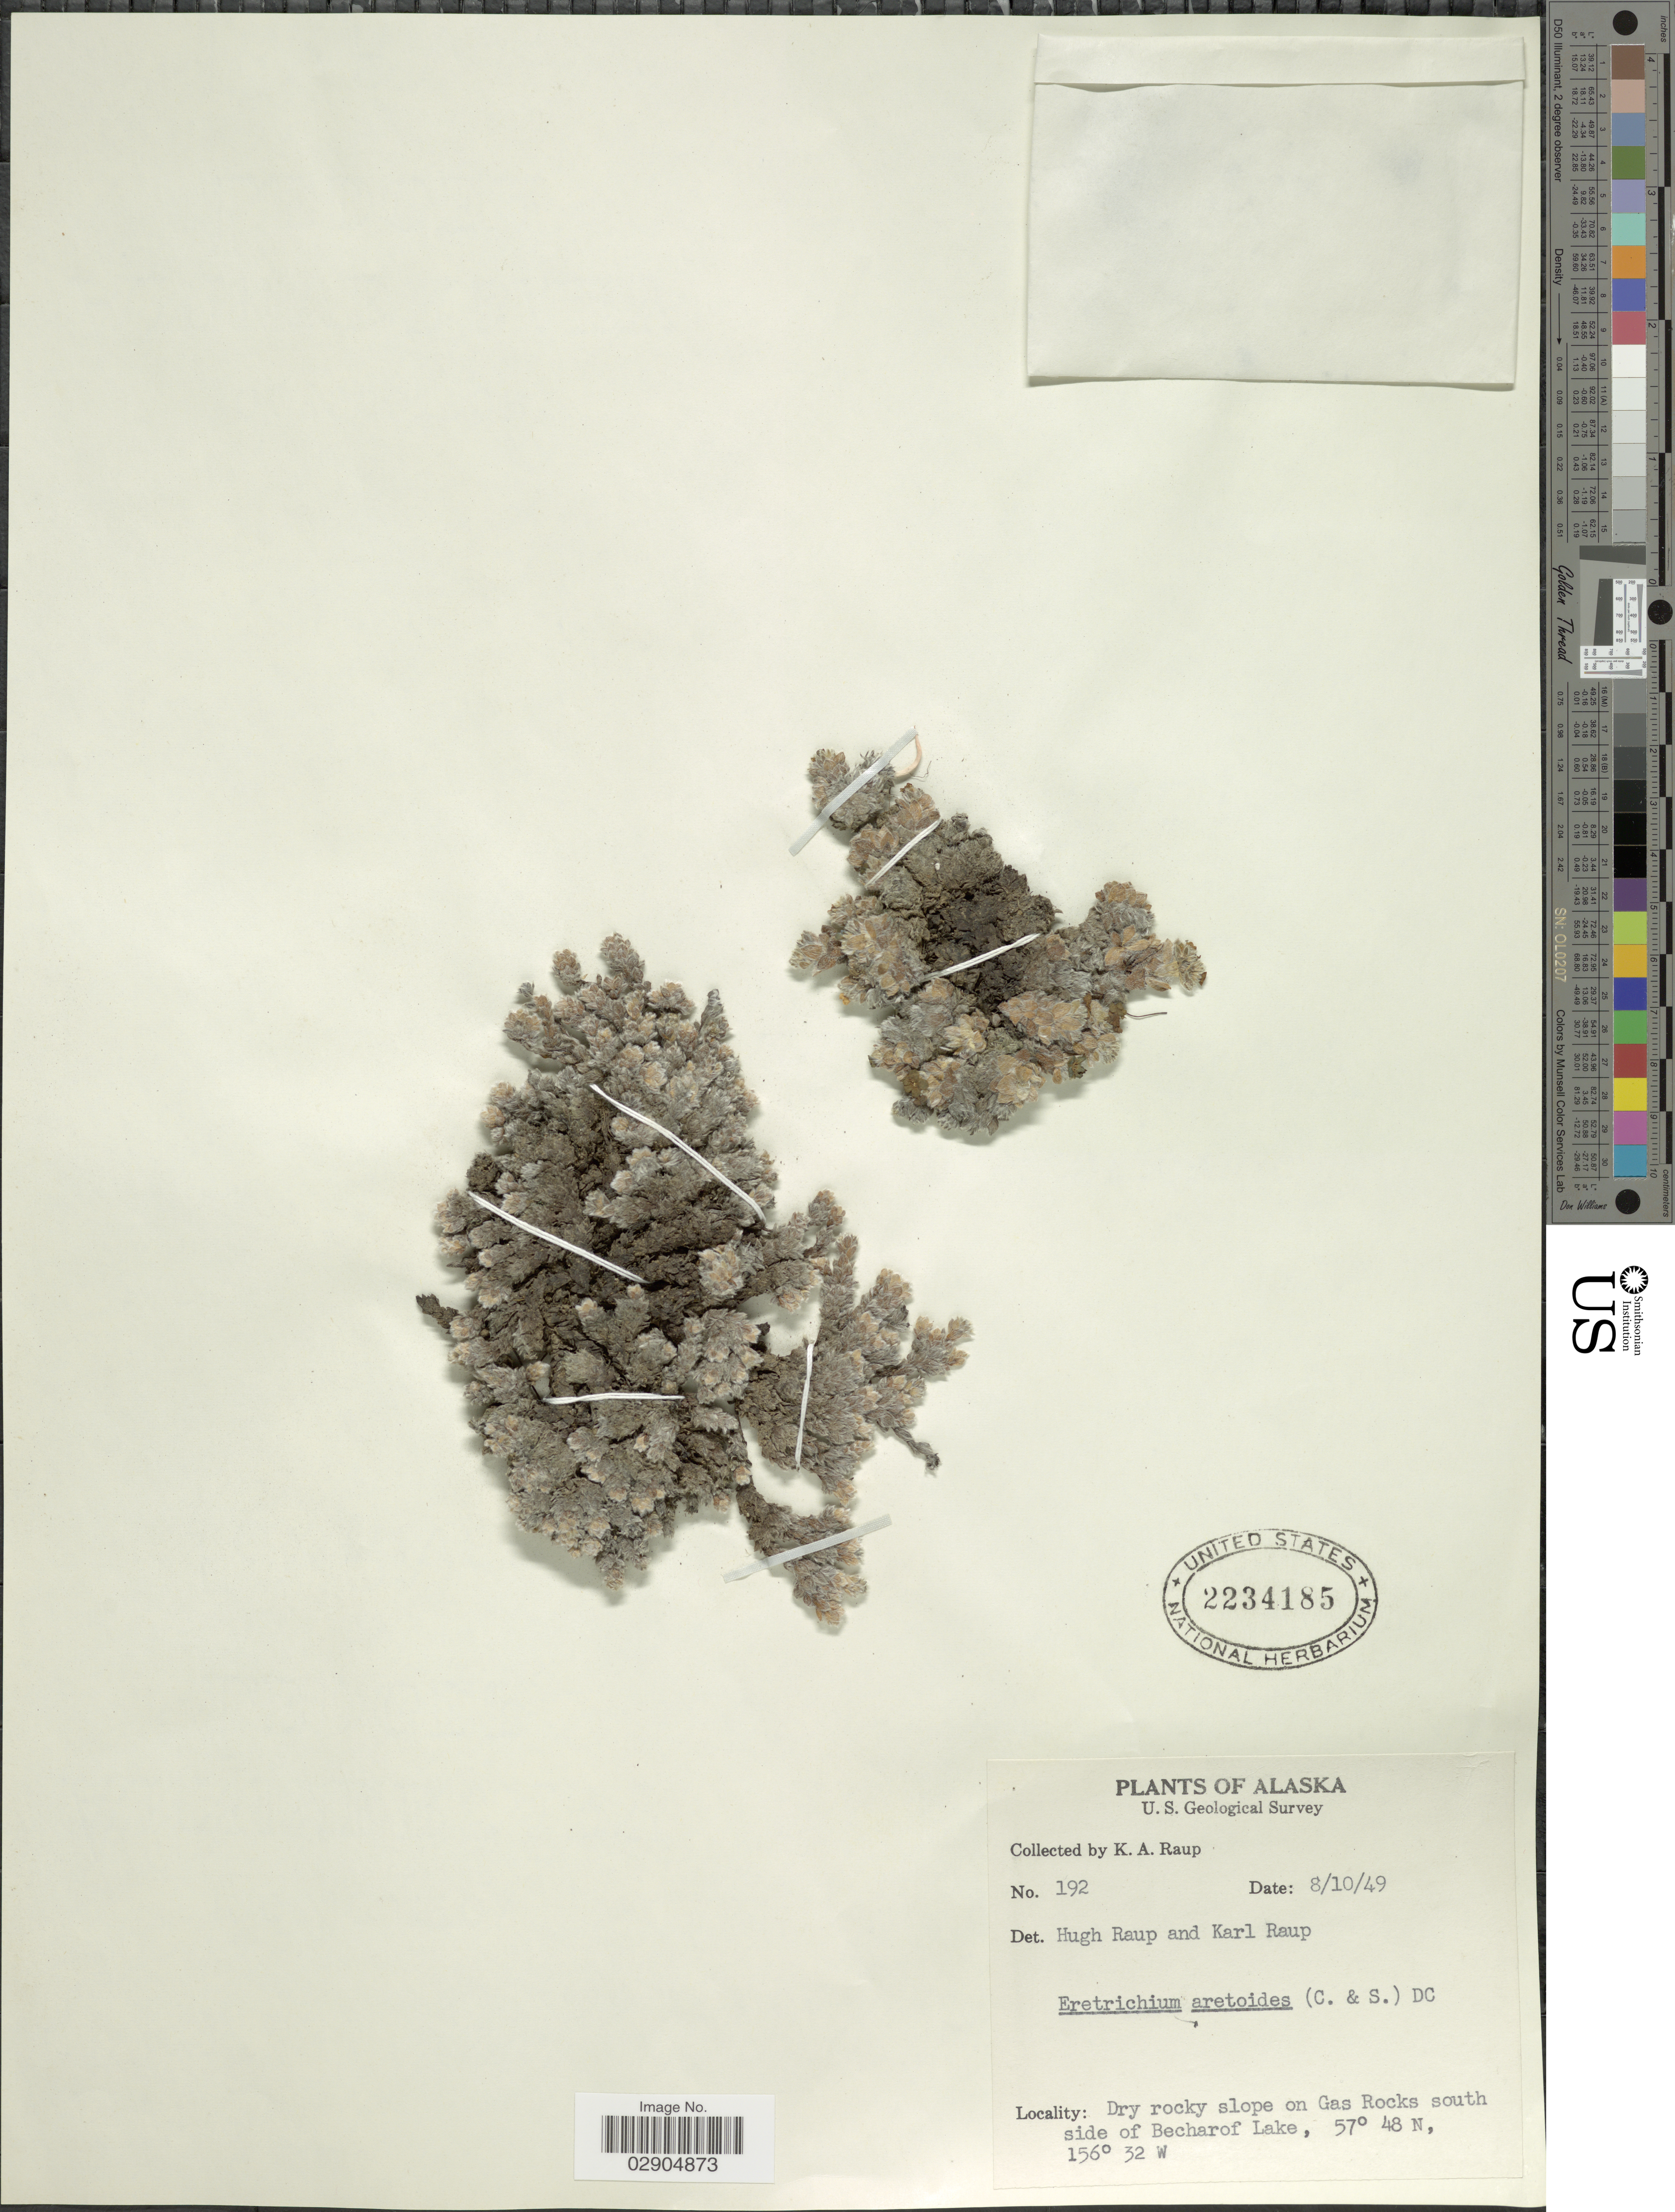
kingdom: Plantae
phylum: Tracheophyta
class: Magnoliopsida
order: Boraginales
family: Boraginaceae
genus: Eritrichium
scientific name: Eritrichium aretioides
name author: (Cham.) DC.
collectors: K. Raup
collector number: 192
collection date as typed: Transcribed d/m/y: 8/10/49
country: United States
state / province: Alaska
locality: Dry rocky slope on Gas Rocks south side of Becharof Lake.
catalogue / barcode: US 2234185